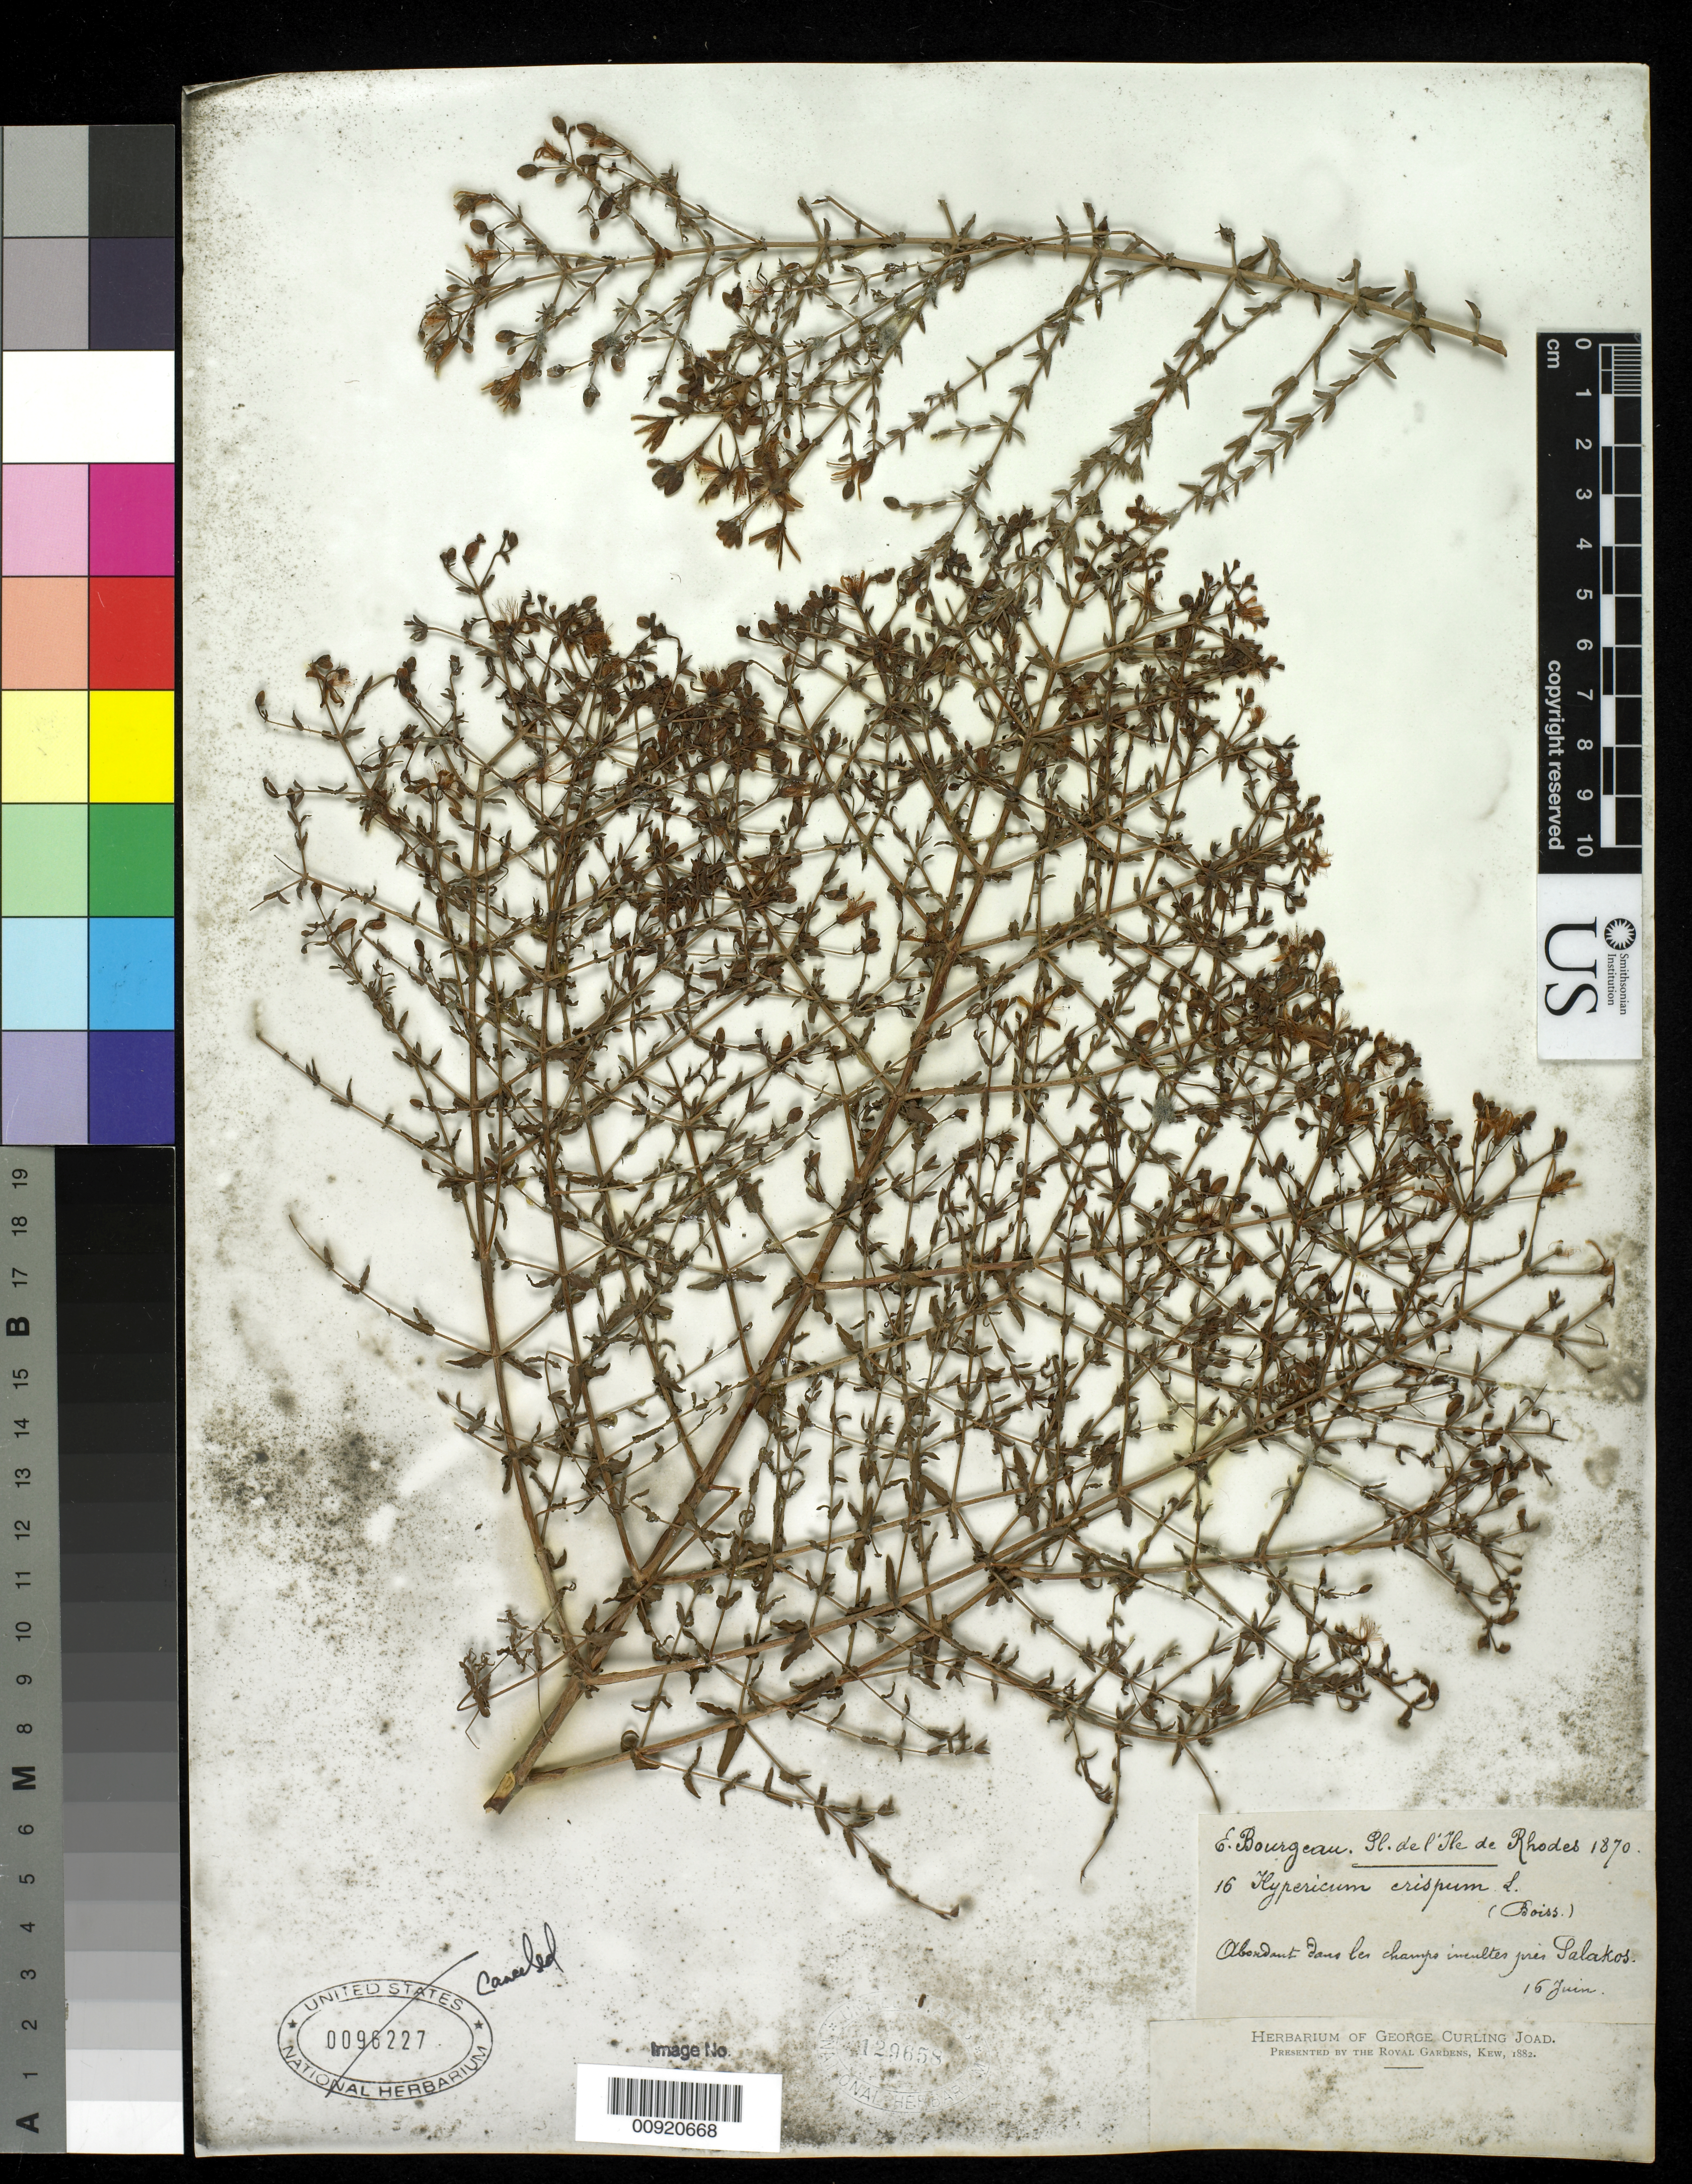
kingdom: Plantae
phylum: Tracheophyta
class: Magnoliopsida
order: Malpighiales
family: Hypericaceae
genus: Hypericum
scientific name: Hypericum crispum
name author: L.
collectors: E. Bourgeau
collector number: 16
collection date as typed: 16 Jun 1870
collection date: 1870-06-16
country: Greece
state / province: South Aegean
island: Rhodes I.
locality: Salakos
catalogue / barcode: US 129658